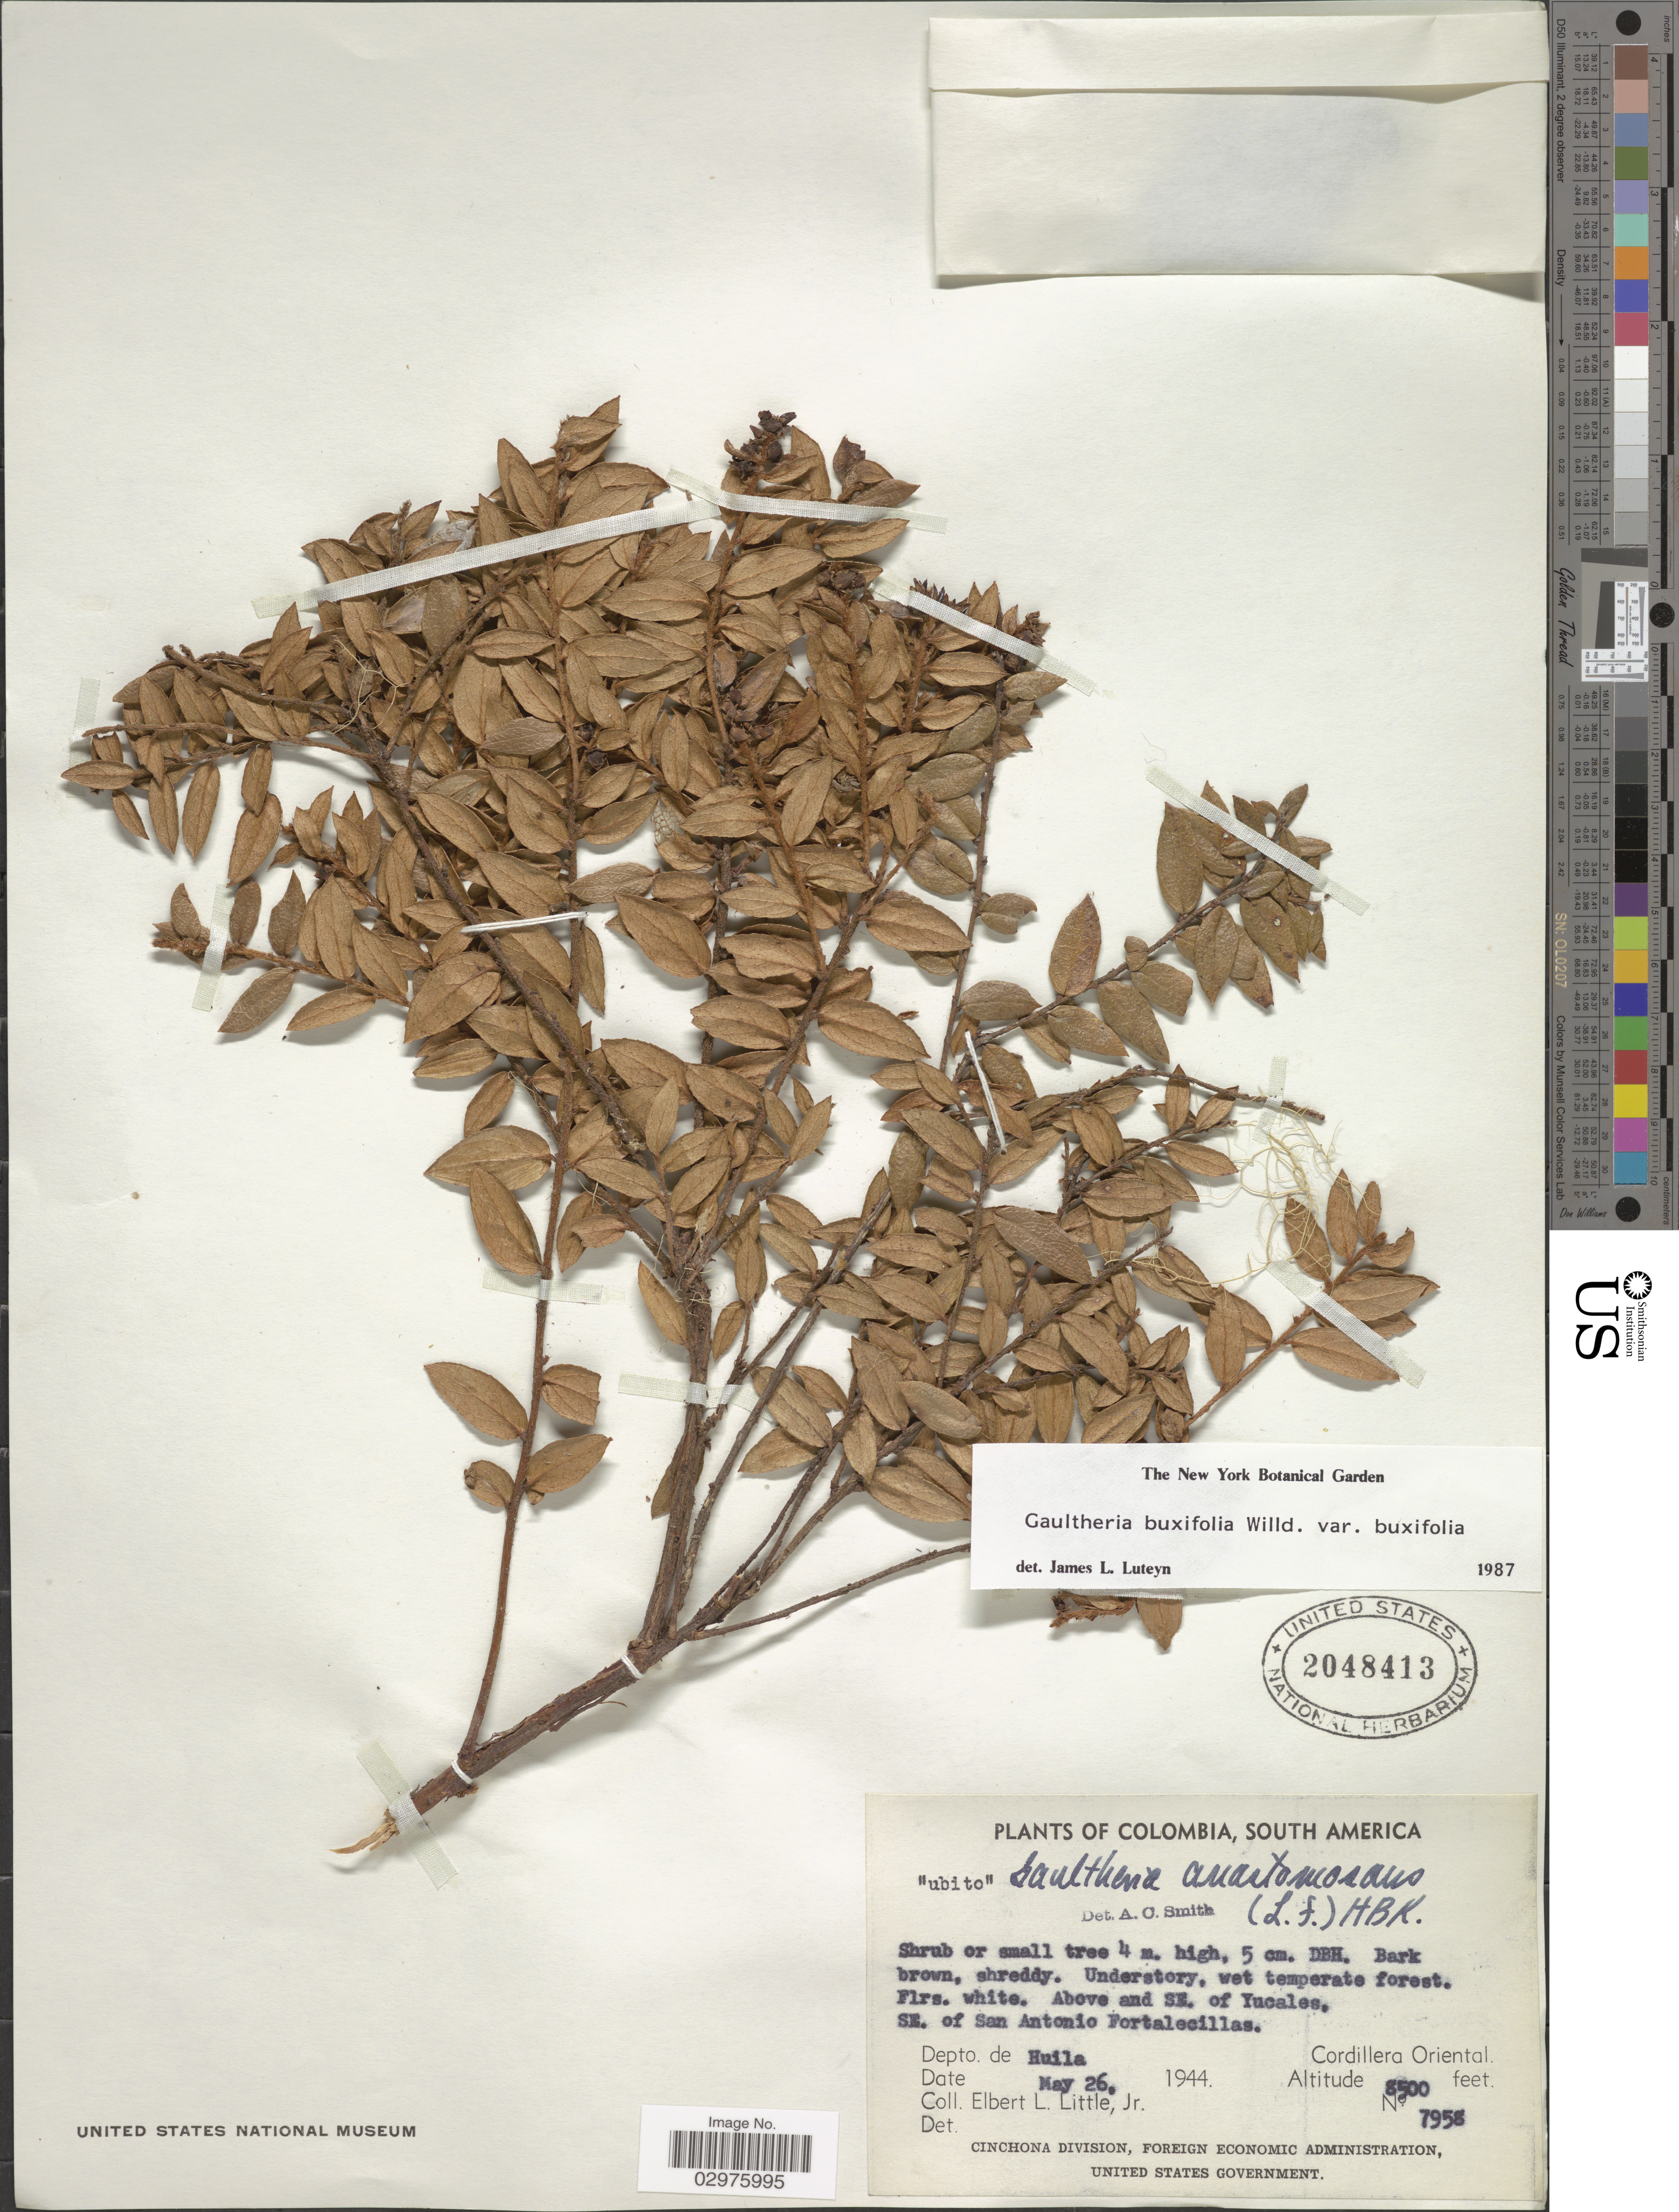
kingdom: Plantae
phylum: Tracheophyta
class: Magnoliopsida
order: Ericales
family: Ericaceae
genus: Gaultheria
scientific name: Gaultheria buxifolia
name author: Willd.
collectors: E. L. Little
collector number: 7958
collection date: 1944-05-26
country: Colombia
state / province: Huila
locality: Above and SE. of Yucales, SE. of San Antonio Fortalecillas. Depto. de Huila. Cordillera Oriental.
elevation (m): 2591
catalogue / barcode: US 2048413